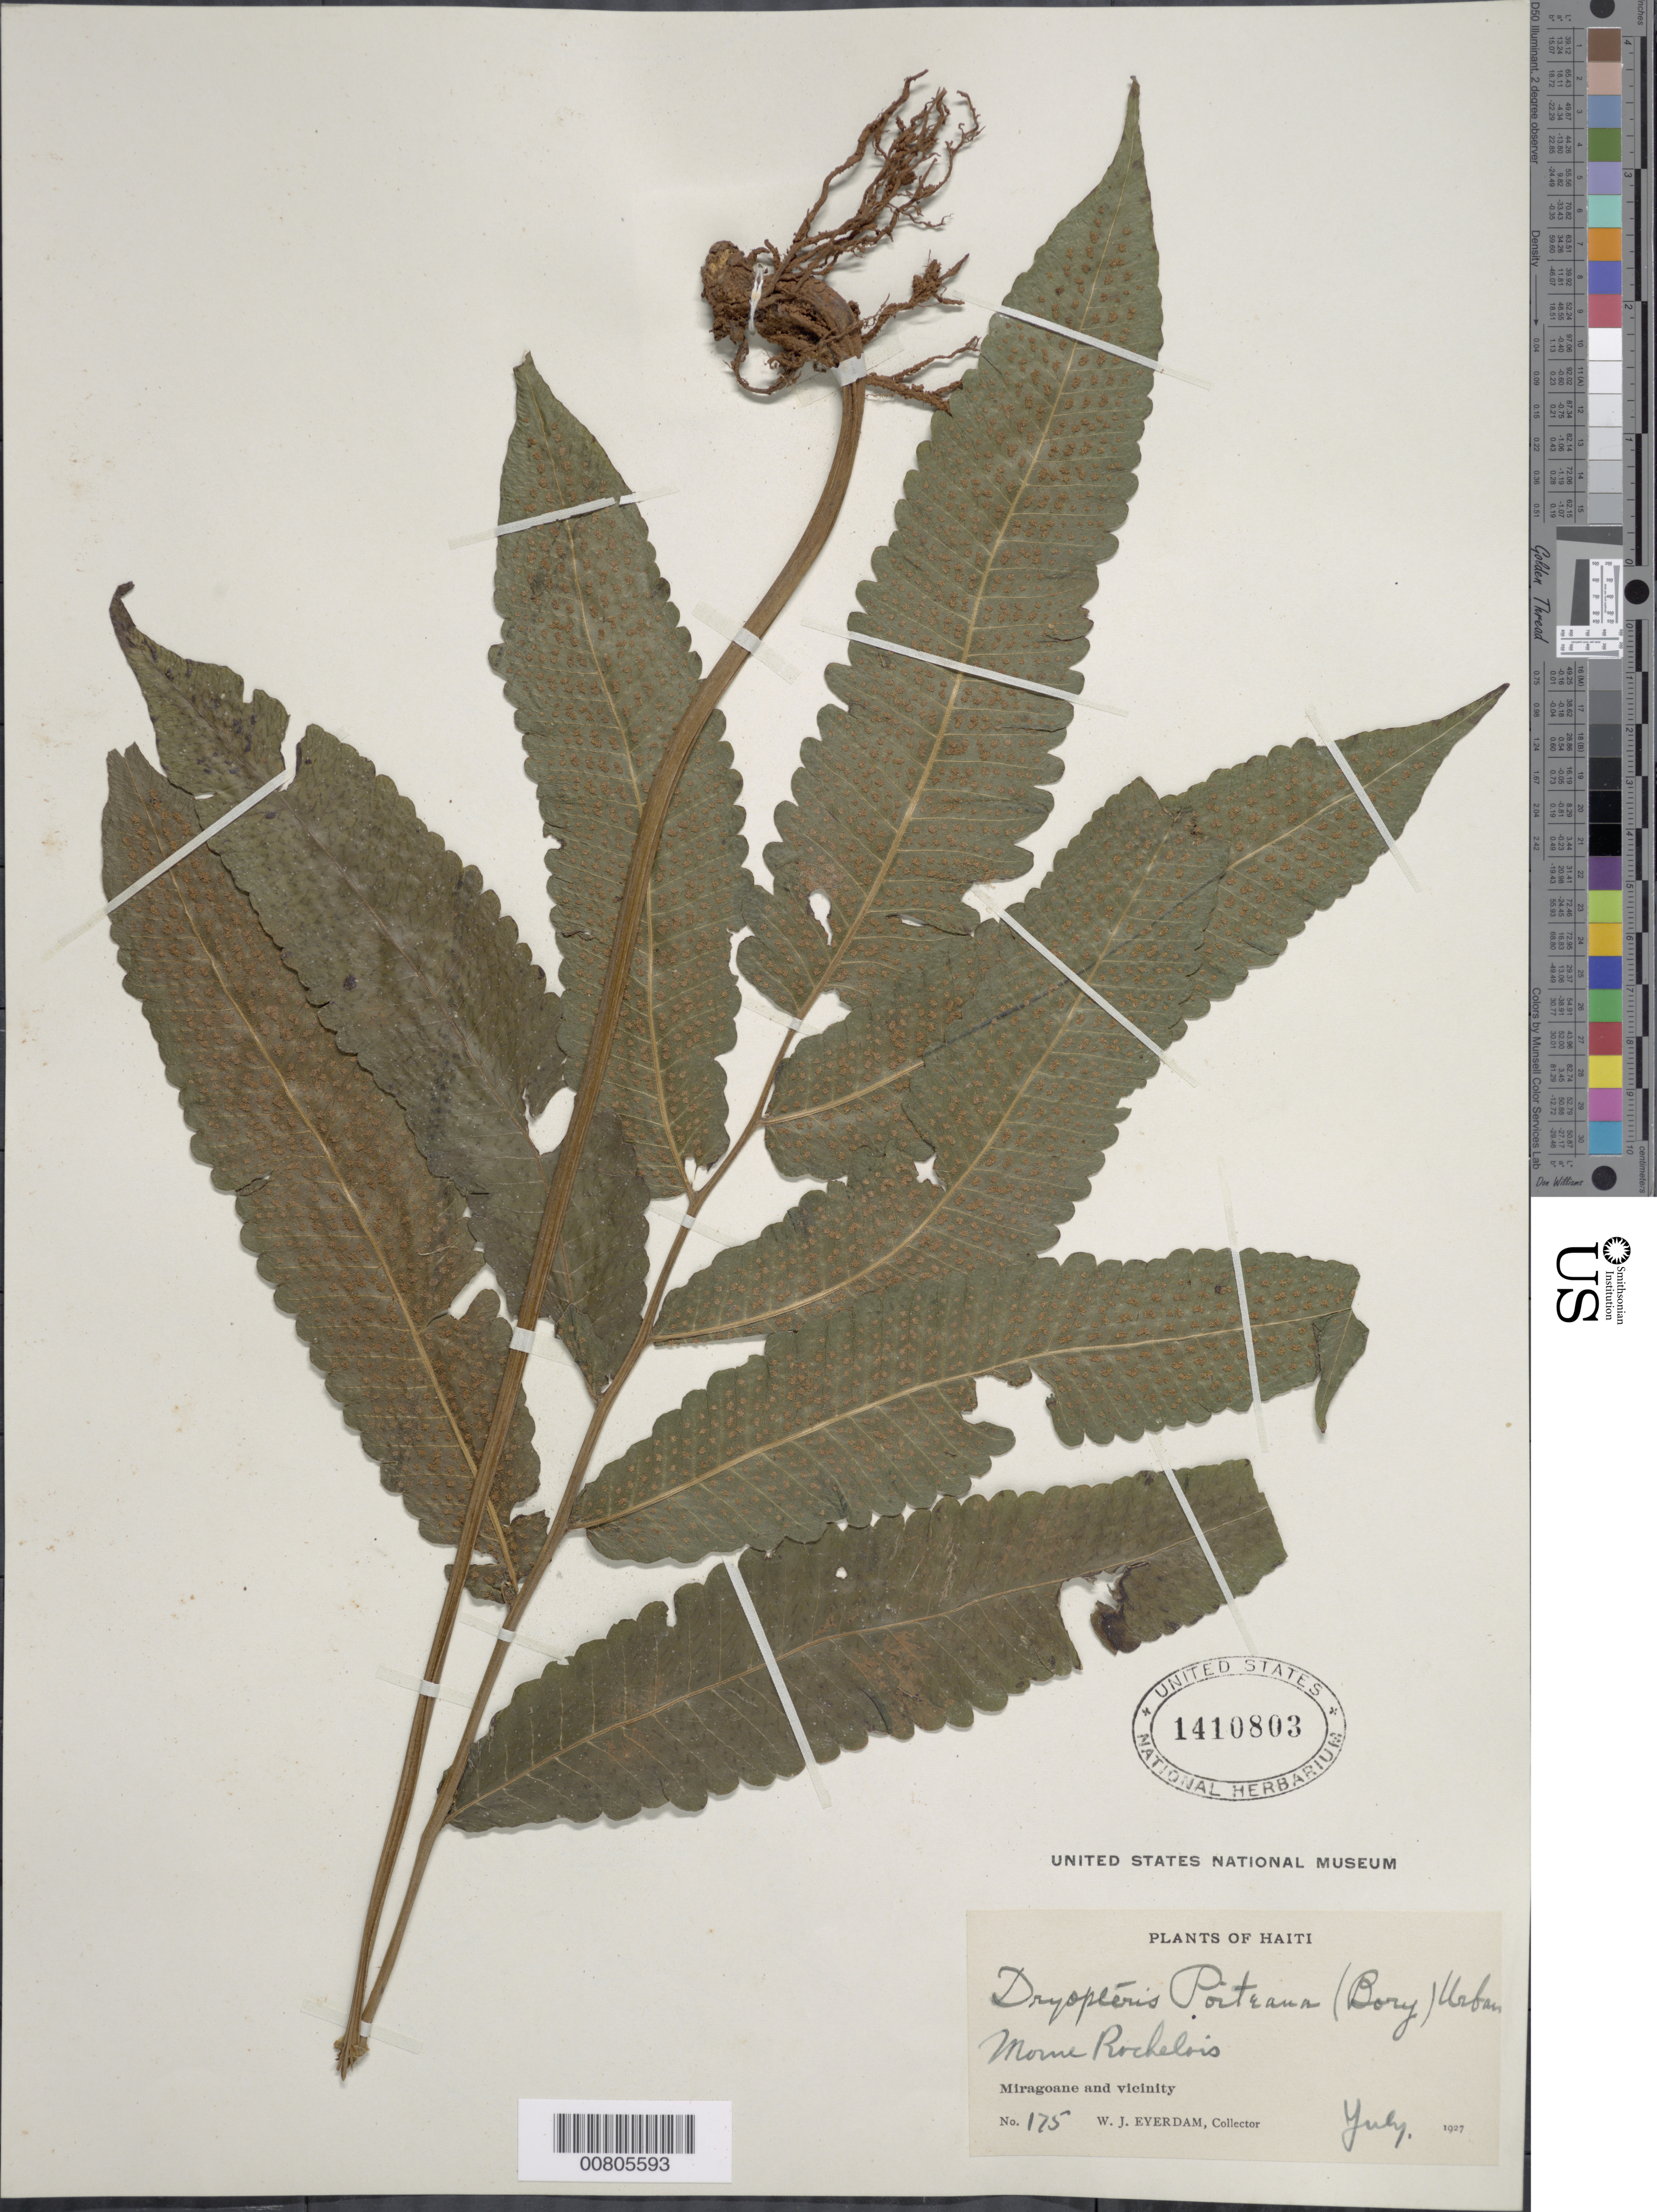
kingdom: Plantae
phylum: Tracheophyta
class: Polypodiopsida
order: Polypodiales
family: Thelypteridaceae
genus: Goniopteris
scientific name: Goniopteris poiteana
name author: (Bory) Ching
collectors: W. J. Eyerdam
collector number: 175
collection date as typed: Jul 1927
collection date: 1927-07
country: Haiti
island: Hispaniola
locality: Mitragoane and vicinity; Morne Rochelois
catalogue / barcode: US 1410803